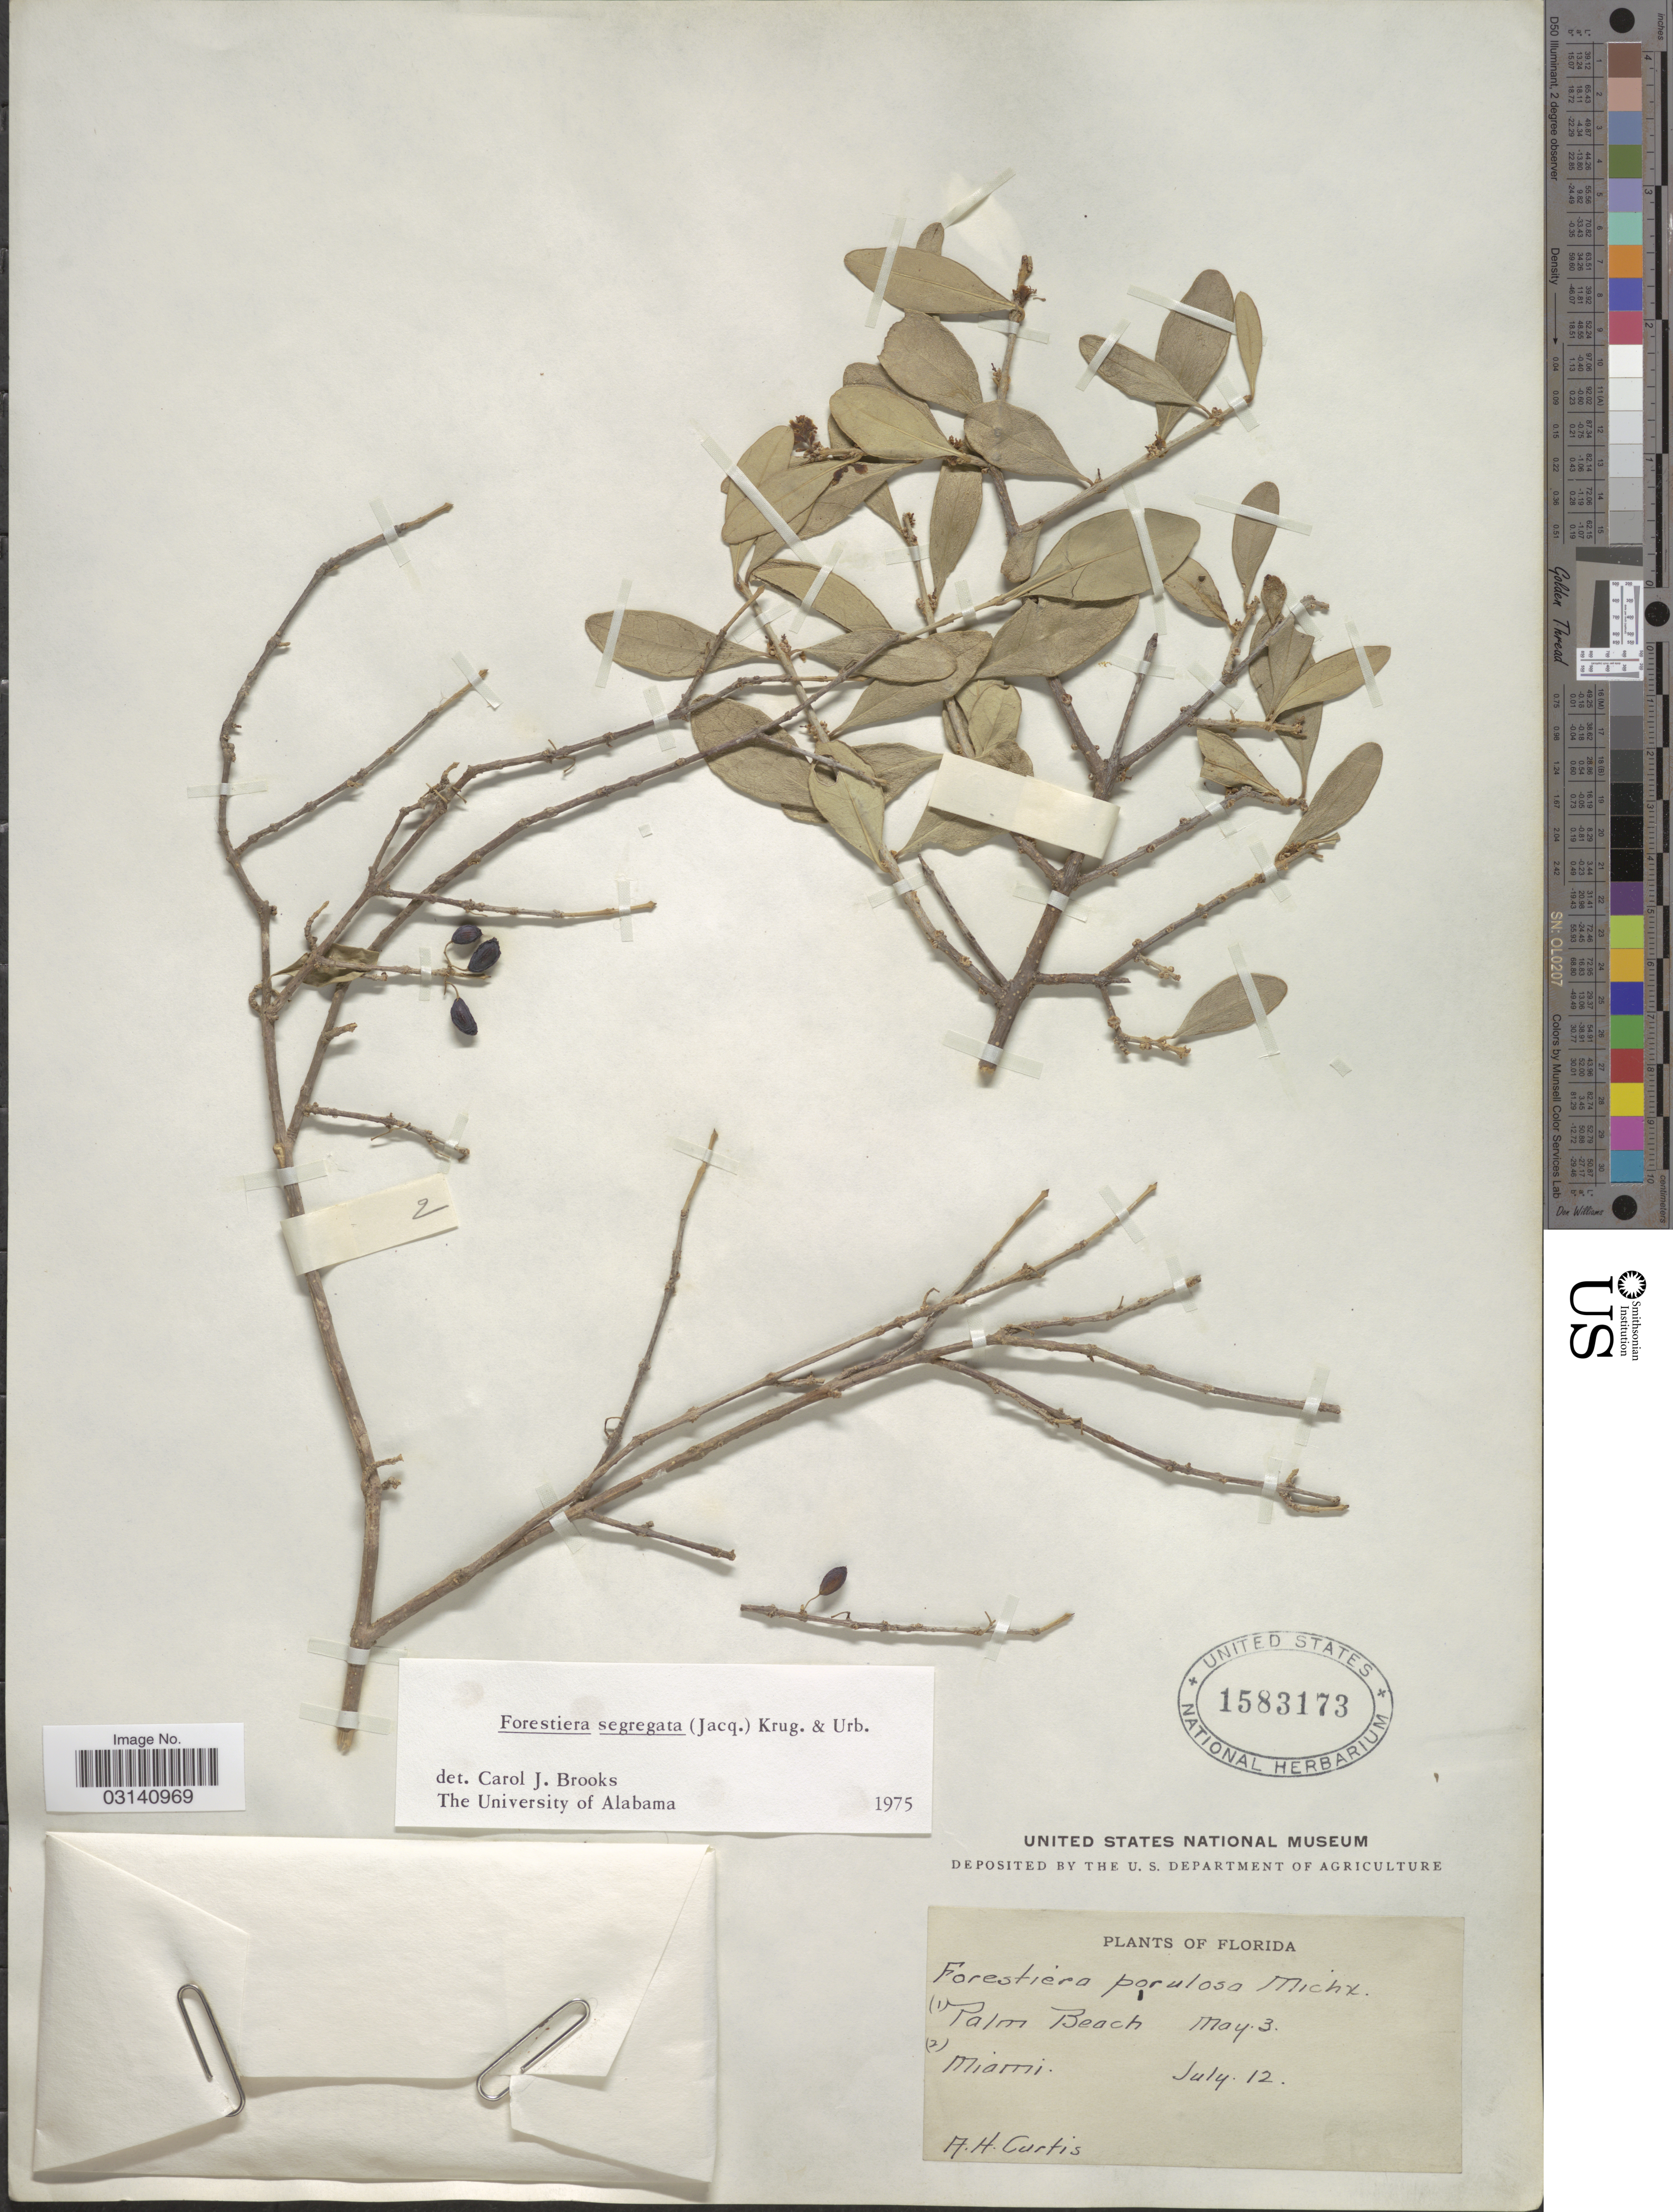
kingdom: Plantae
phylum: Tracheophyta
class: Magnoliopsida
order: Lamiales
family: Oleaceae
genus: Forestiera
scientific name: Forestiera segregata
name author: (Jacq.) Krug & Urb.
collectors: A. Curtis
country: United States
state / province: Florida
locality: Palm Beach. Miami.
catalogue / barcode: US 1583173